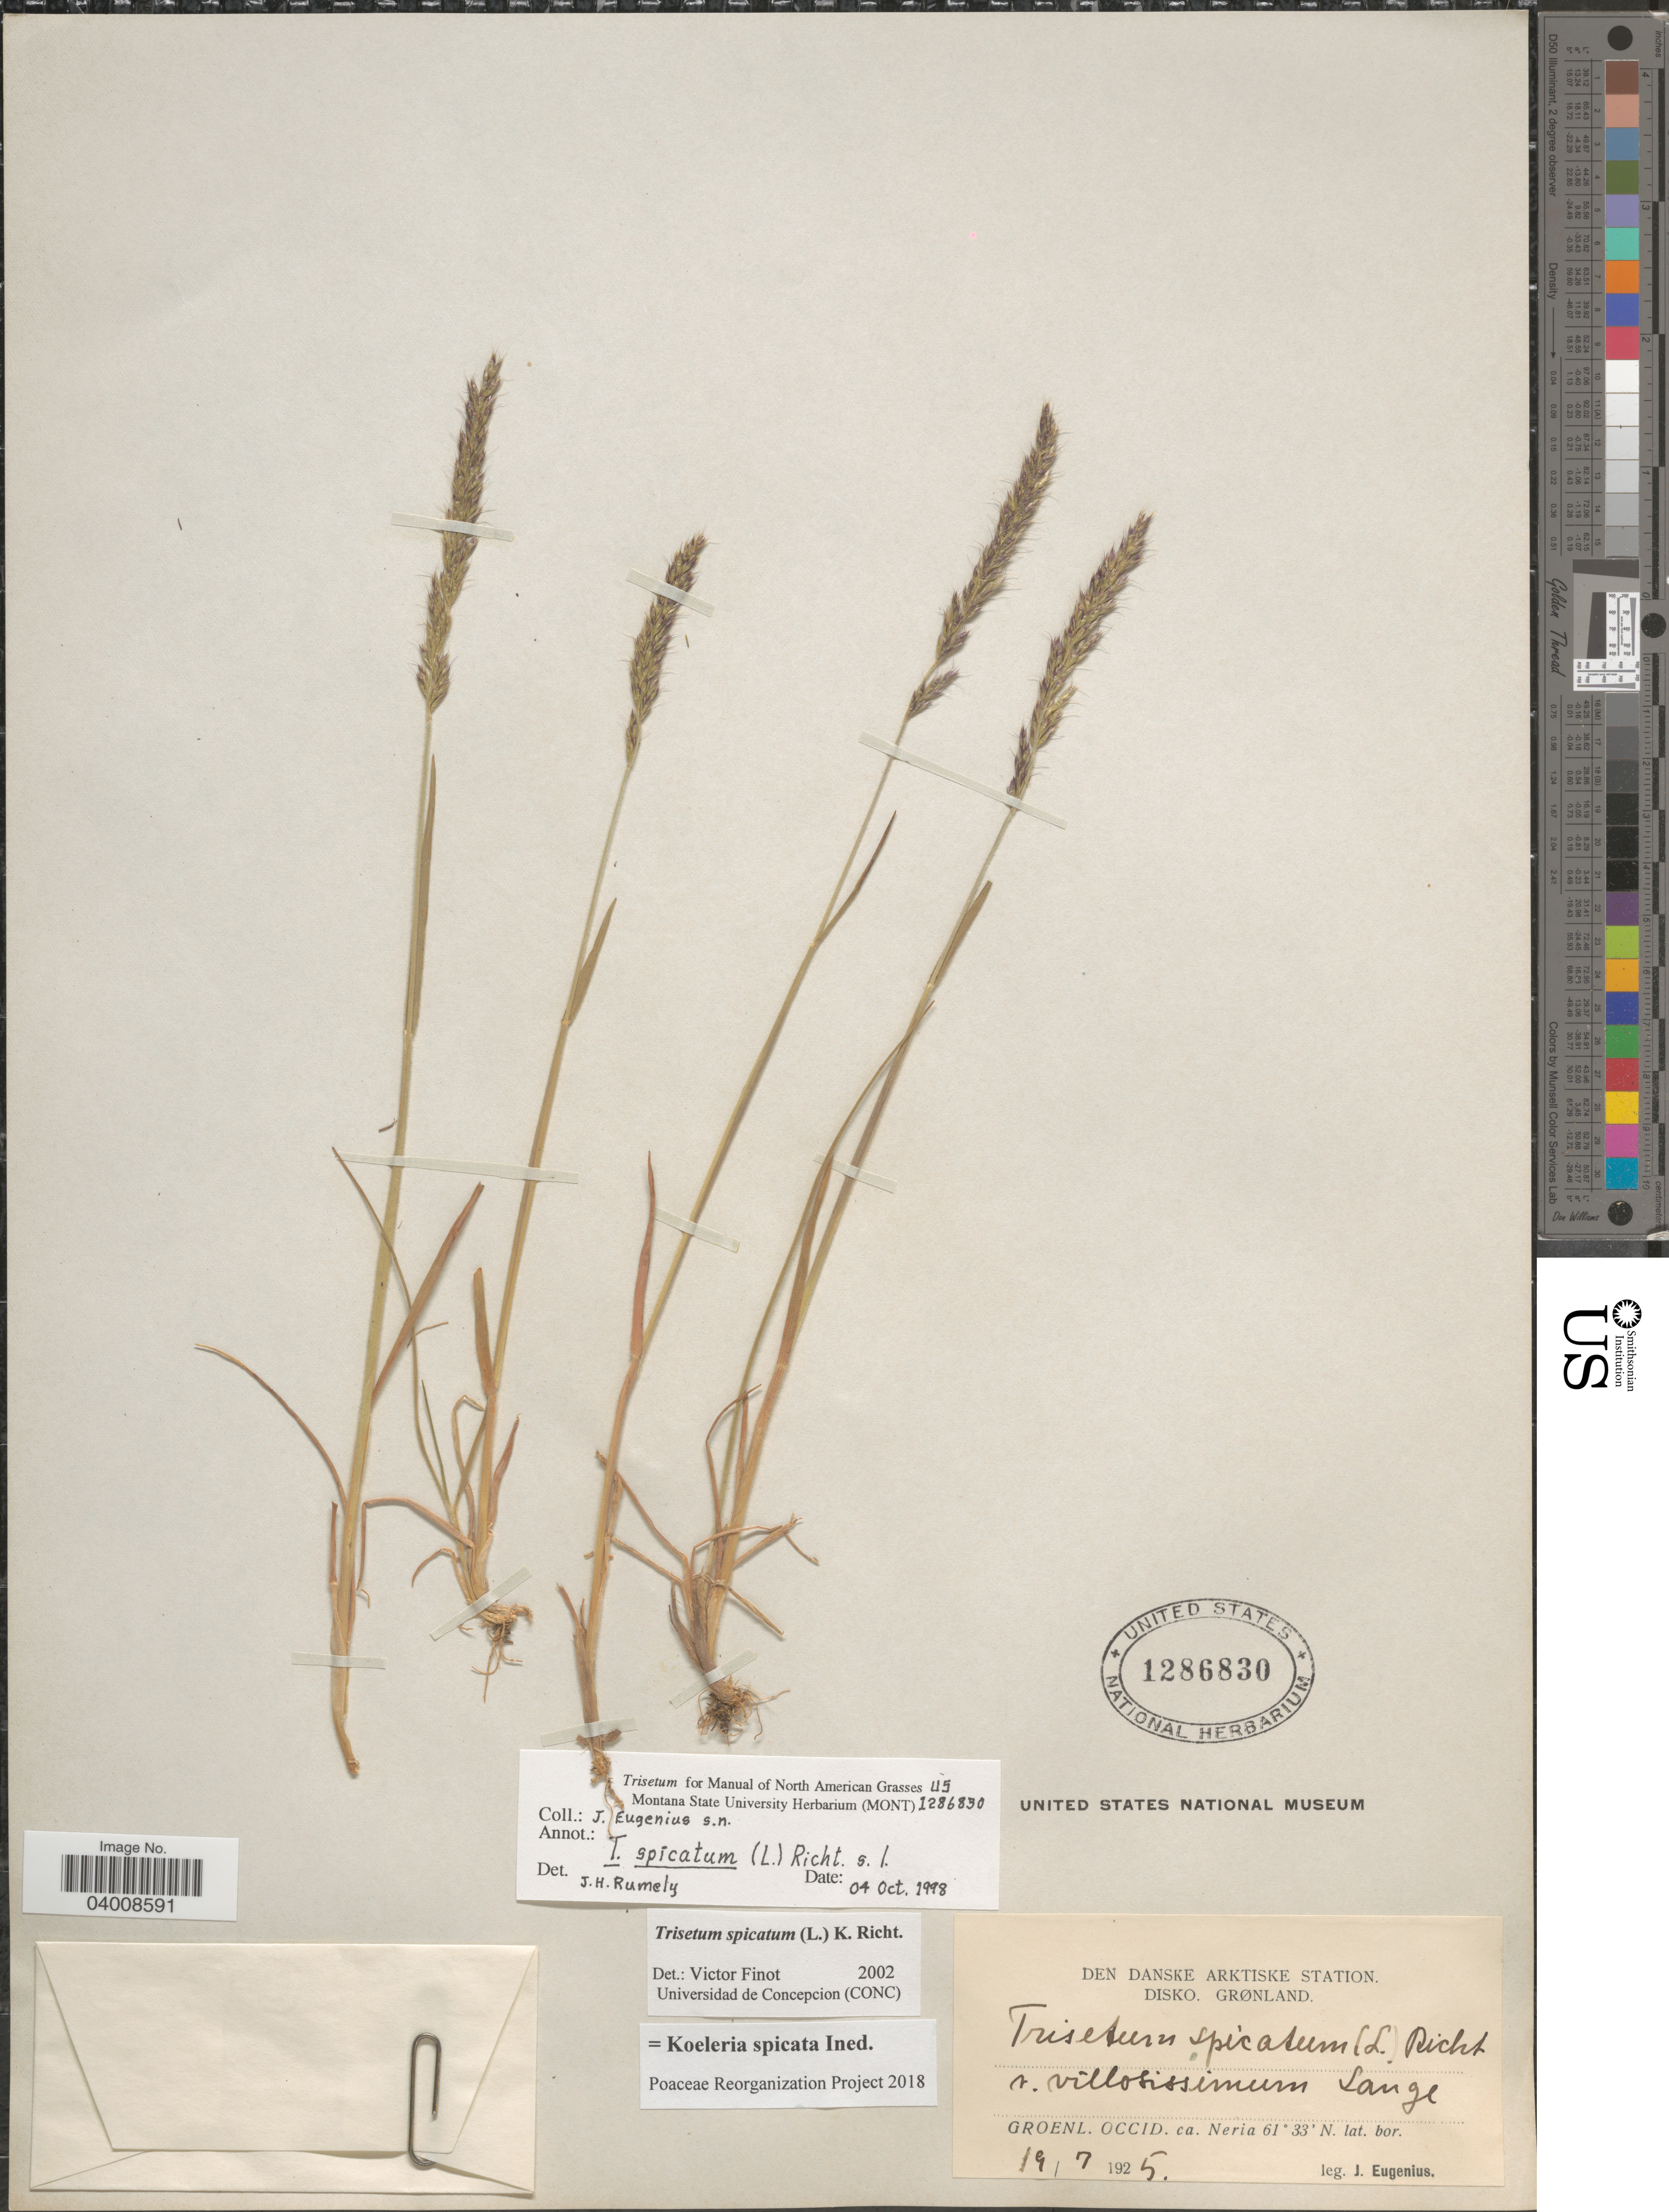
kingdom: Plantae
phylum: Tracheophyta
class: Liliopsida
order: Poales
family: Poaceae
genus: Koeleria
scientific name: Koeleria spicata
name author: (L.) Barberá et al.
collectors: J. Eugenius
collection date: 1925-07-19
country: Greenland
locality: Den Danske Arktiske Station. Disko. Grønland. Groenl. Occid. ca. Neria.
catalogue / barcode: US 1286830